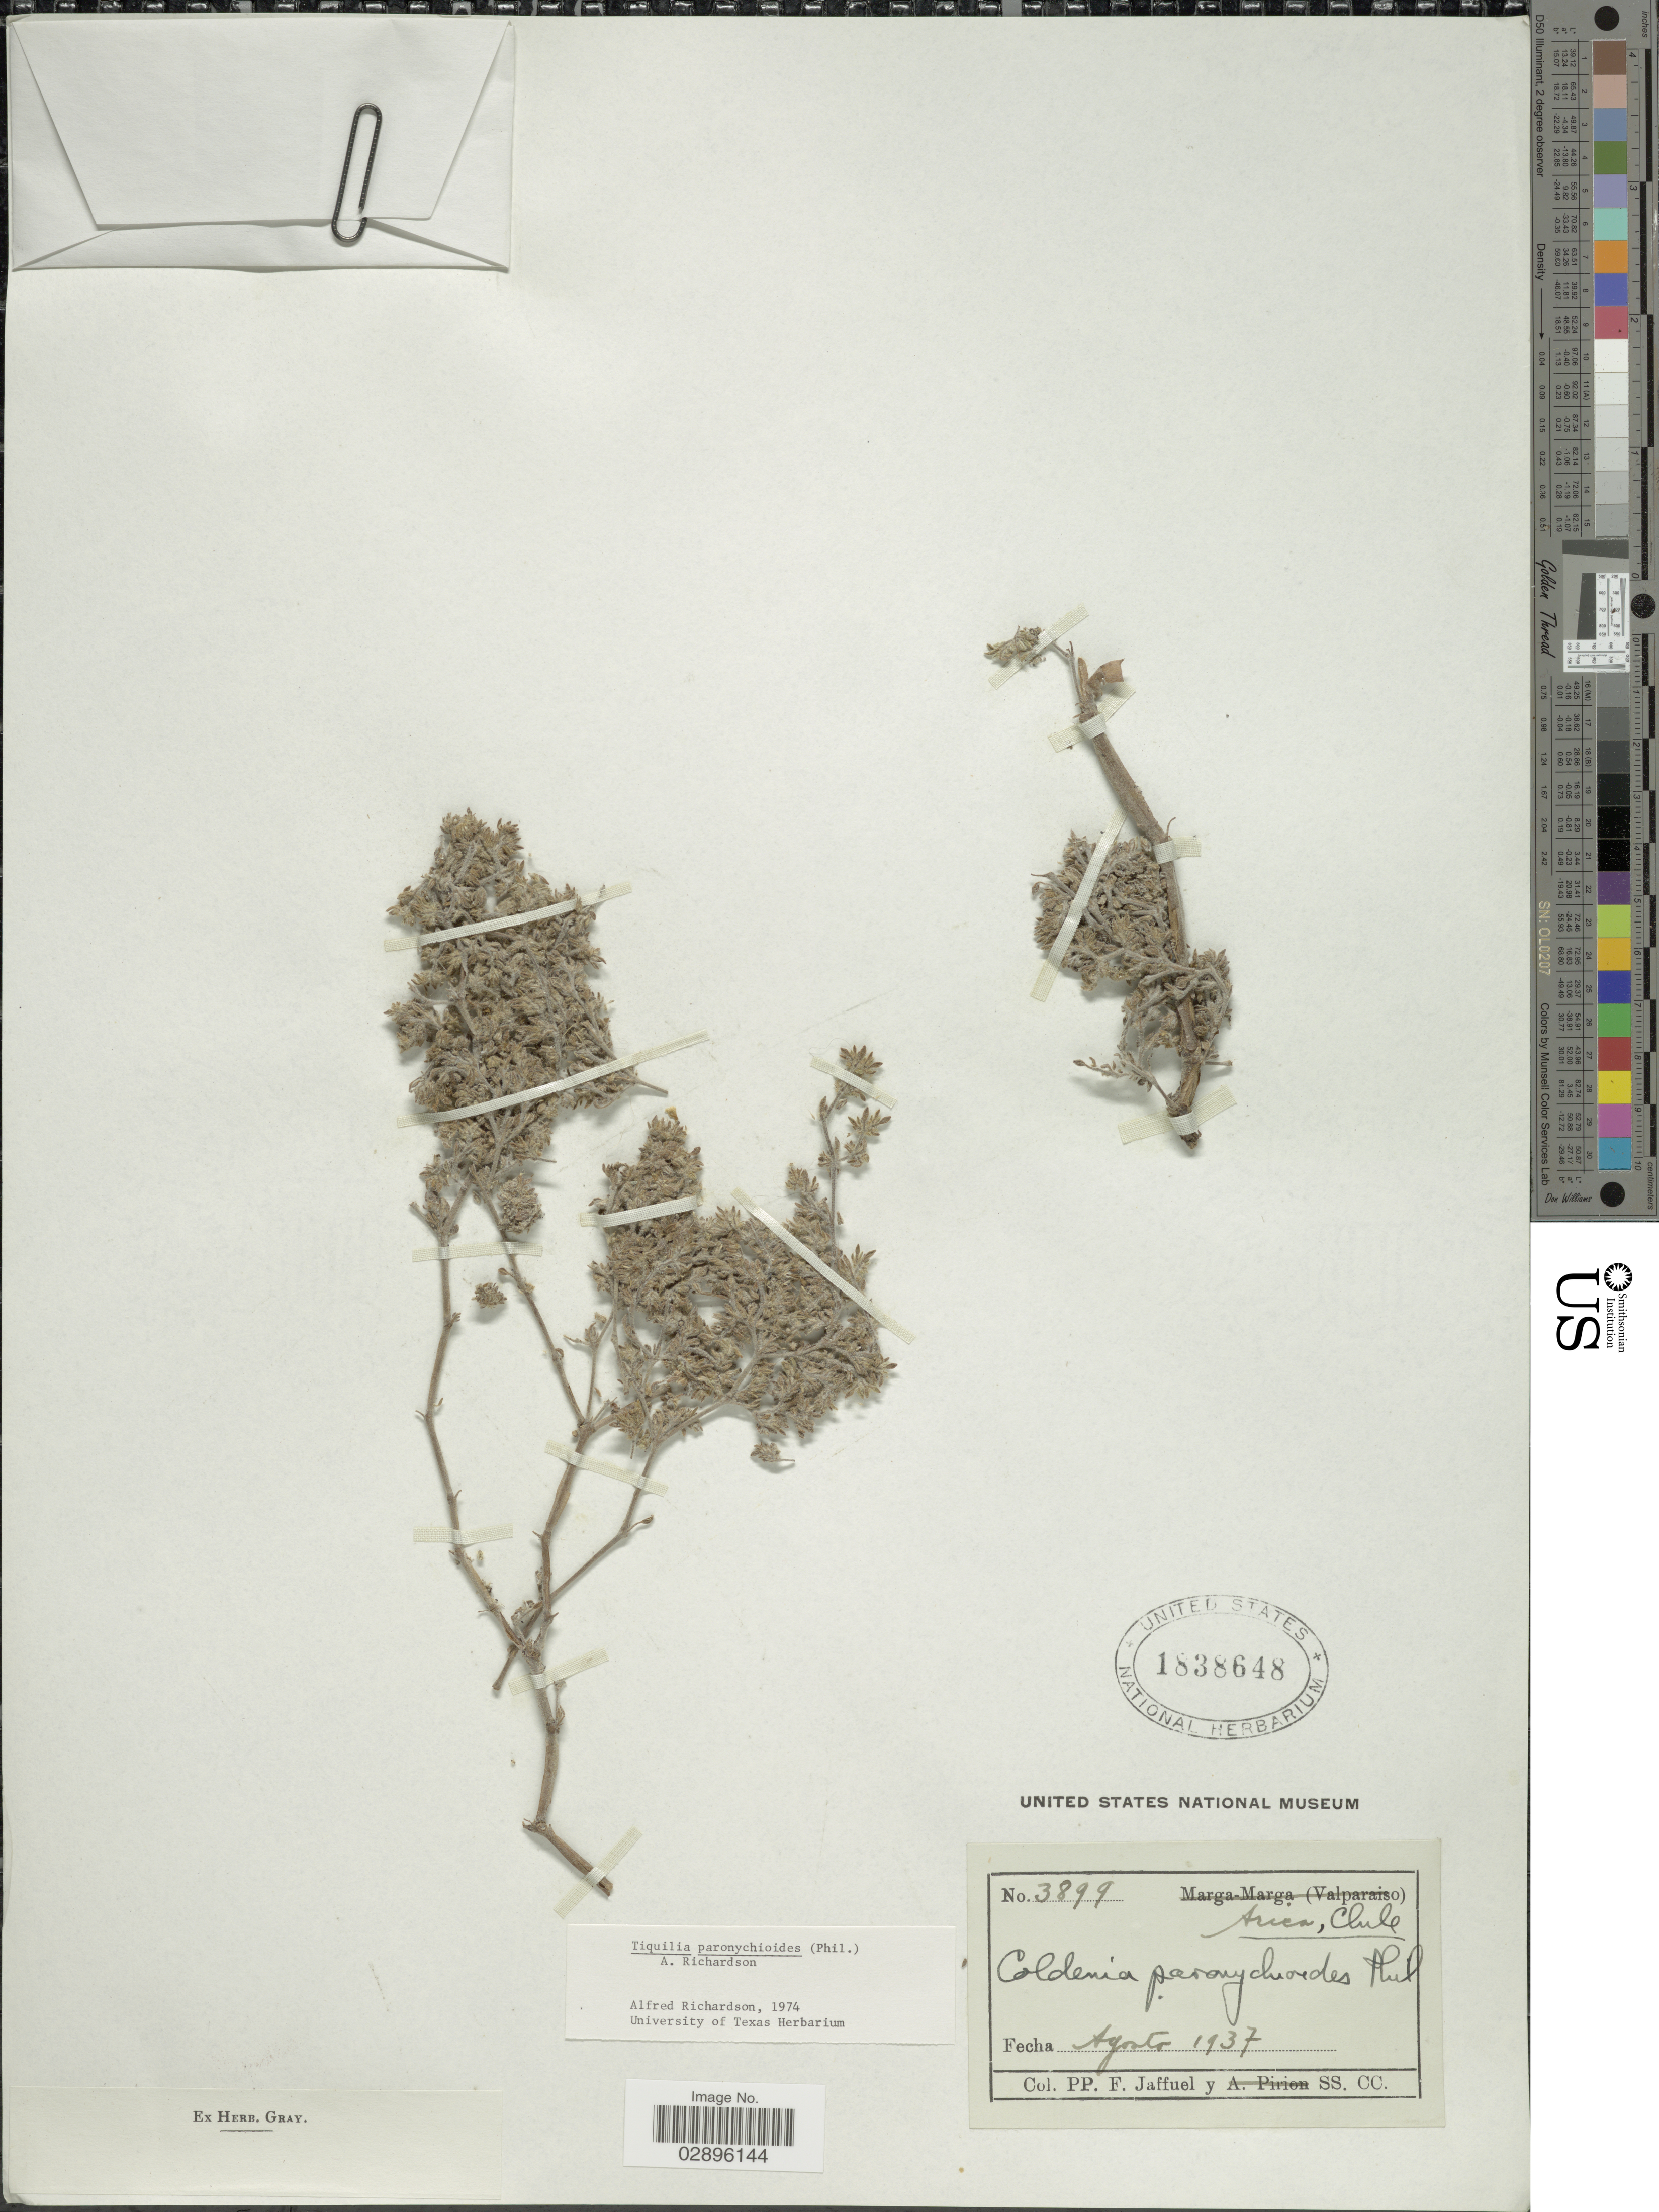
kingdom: Plantae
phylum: Tracheophyta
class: Magnoliopsida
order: Boraginales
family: Ehretiaceae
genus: Tiquilia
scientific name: Tiquilia paronychioides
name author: (Phil.) A.T. Richardson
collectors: F. Jaffuel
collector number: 3899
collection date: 1937-08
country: Chile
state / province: Arica y Parinacota (XV)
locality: Arica.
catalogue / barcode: US 1838648